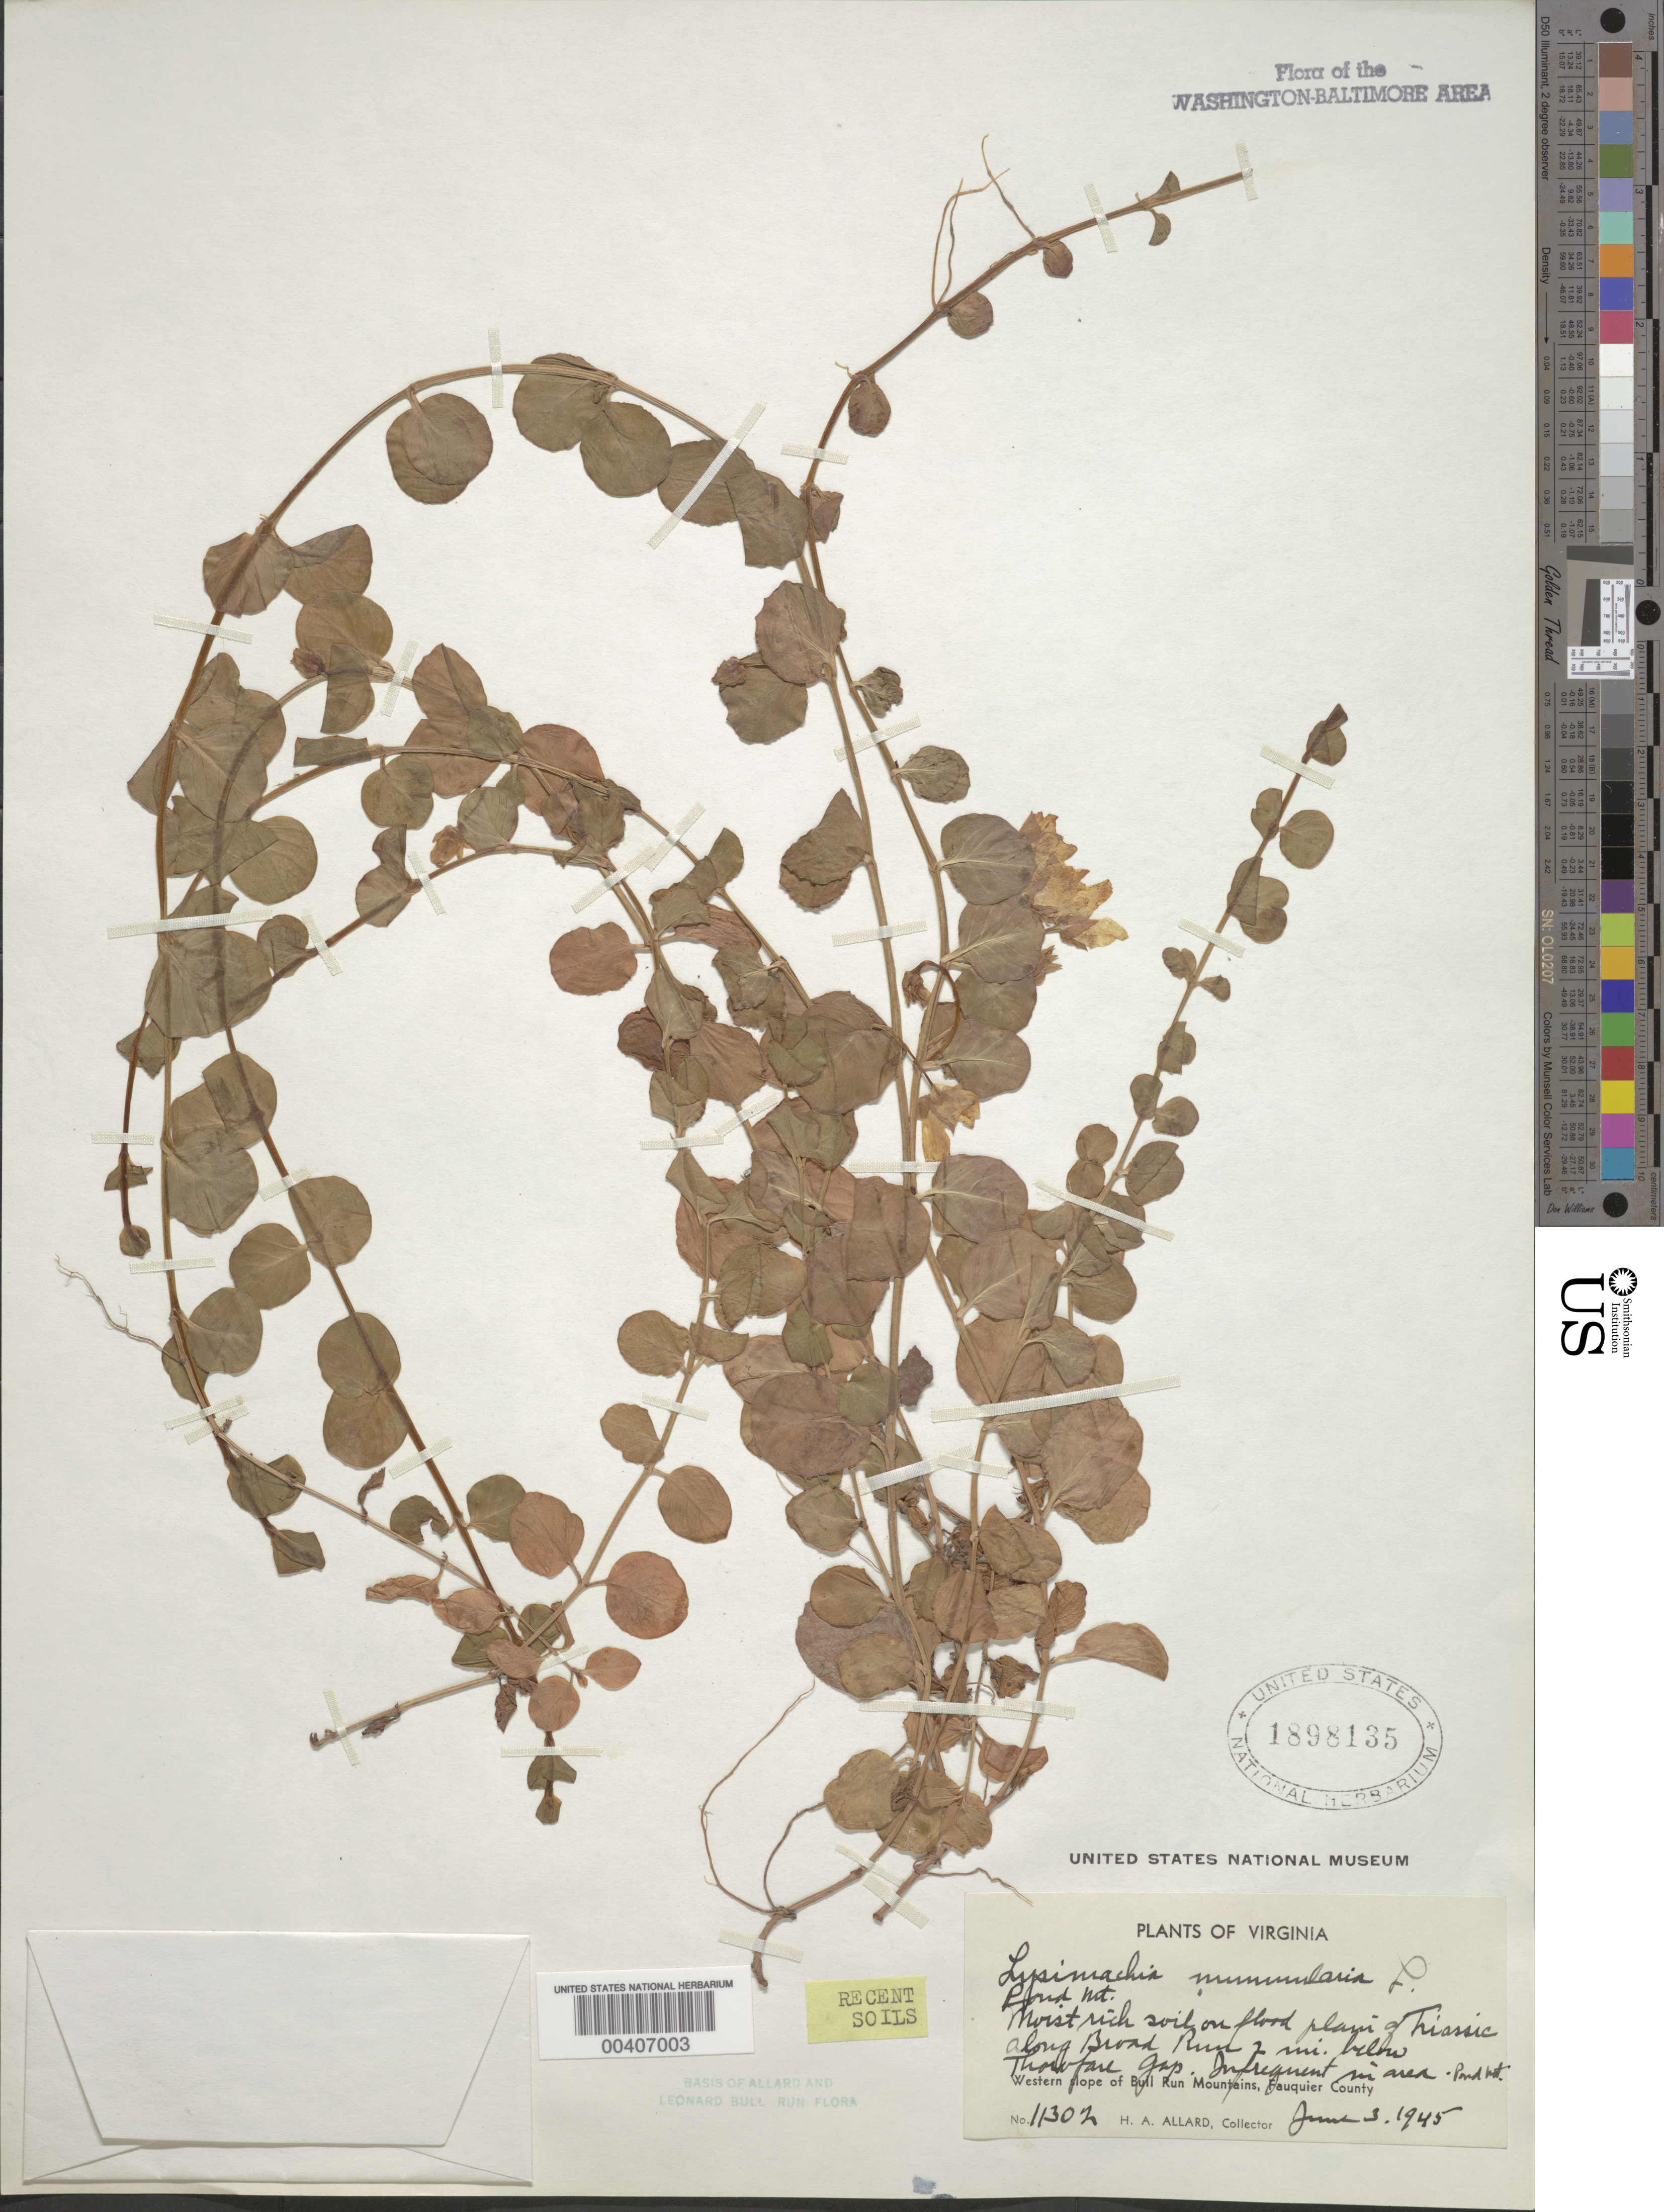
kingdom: Plantae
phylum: Tracheophyta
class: Magnoliopsida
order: Ericales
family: Primulaceae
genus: Lysimachia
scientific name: Lysimachia nummularia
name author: L.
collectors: H. A. Allard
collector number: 11302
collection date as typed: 03 Jun 1945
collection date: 1945-06-03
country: United States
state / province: Virginia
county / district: Fauquier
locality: Broad Run below Thorofare Gap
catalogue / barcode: US 1898135